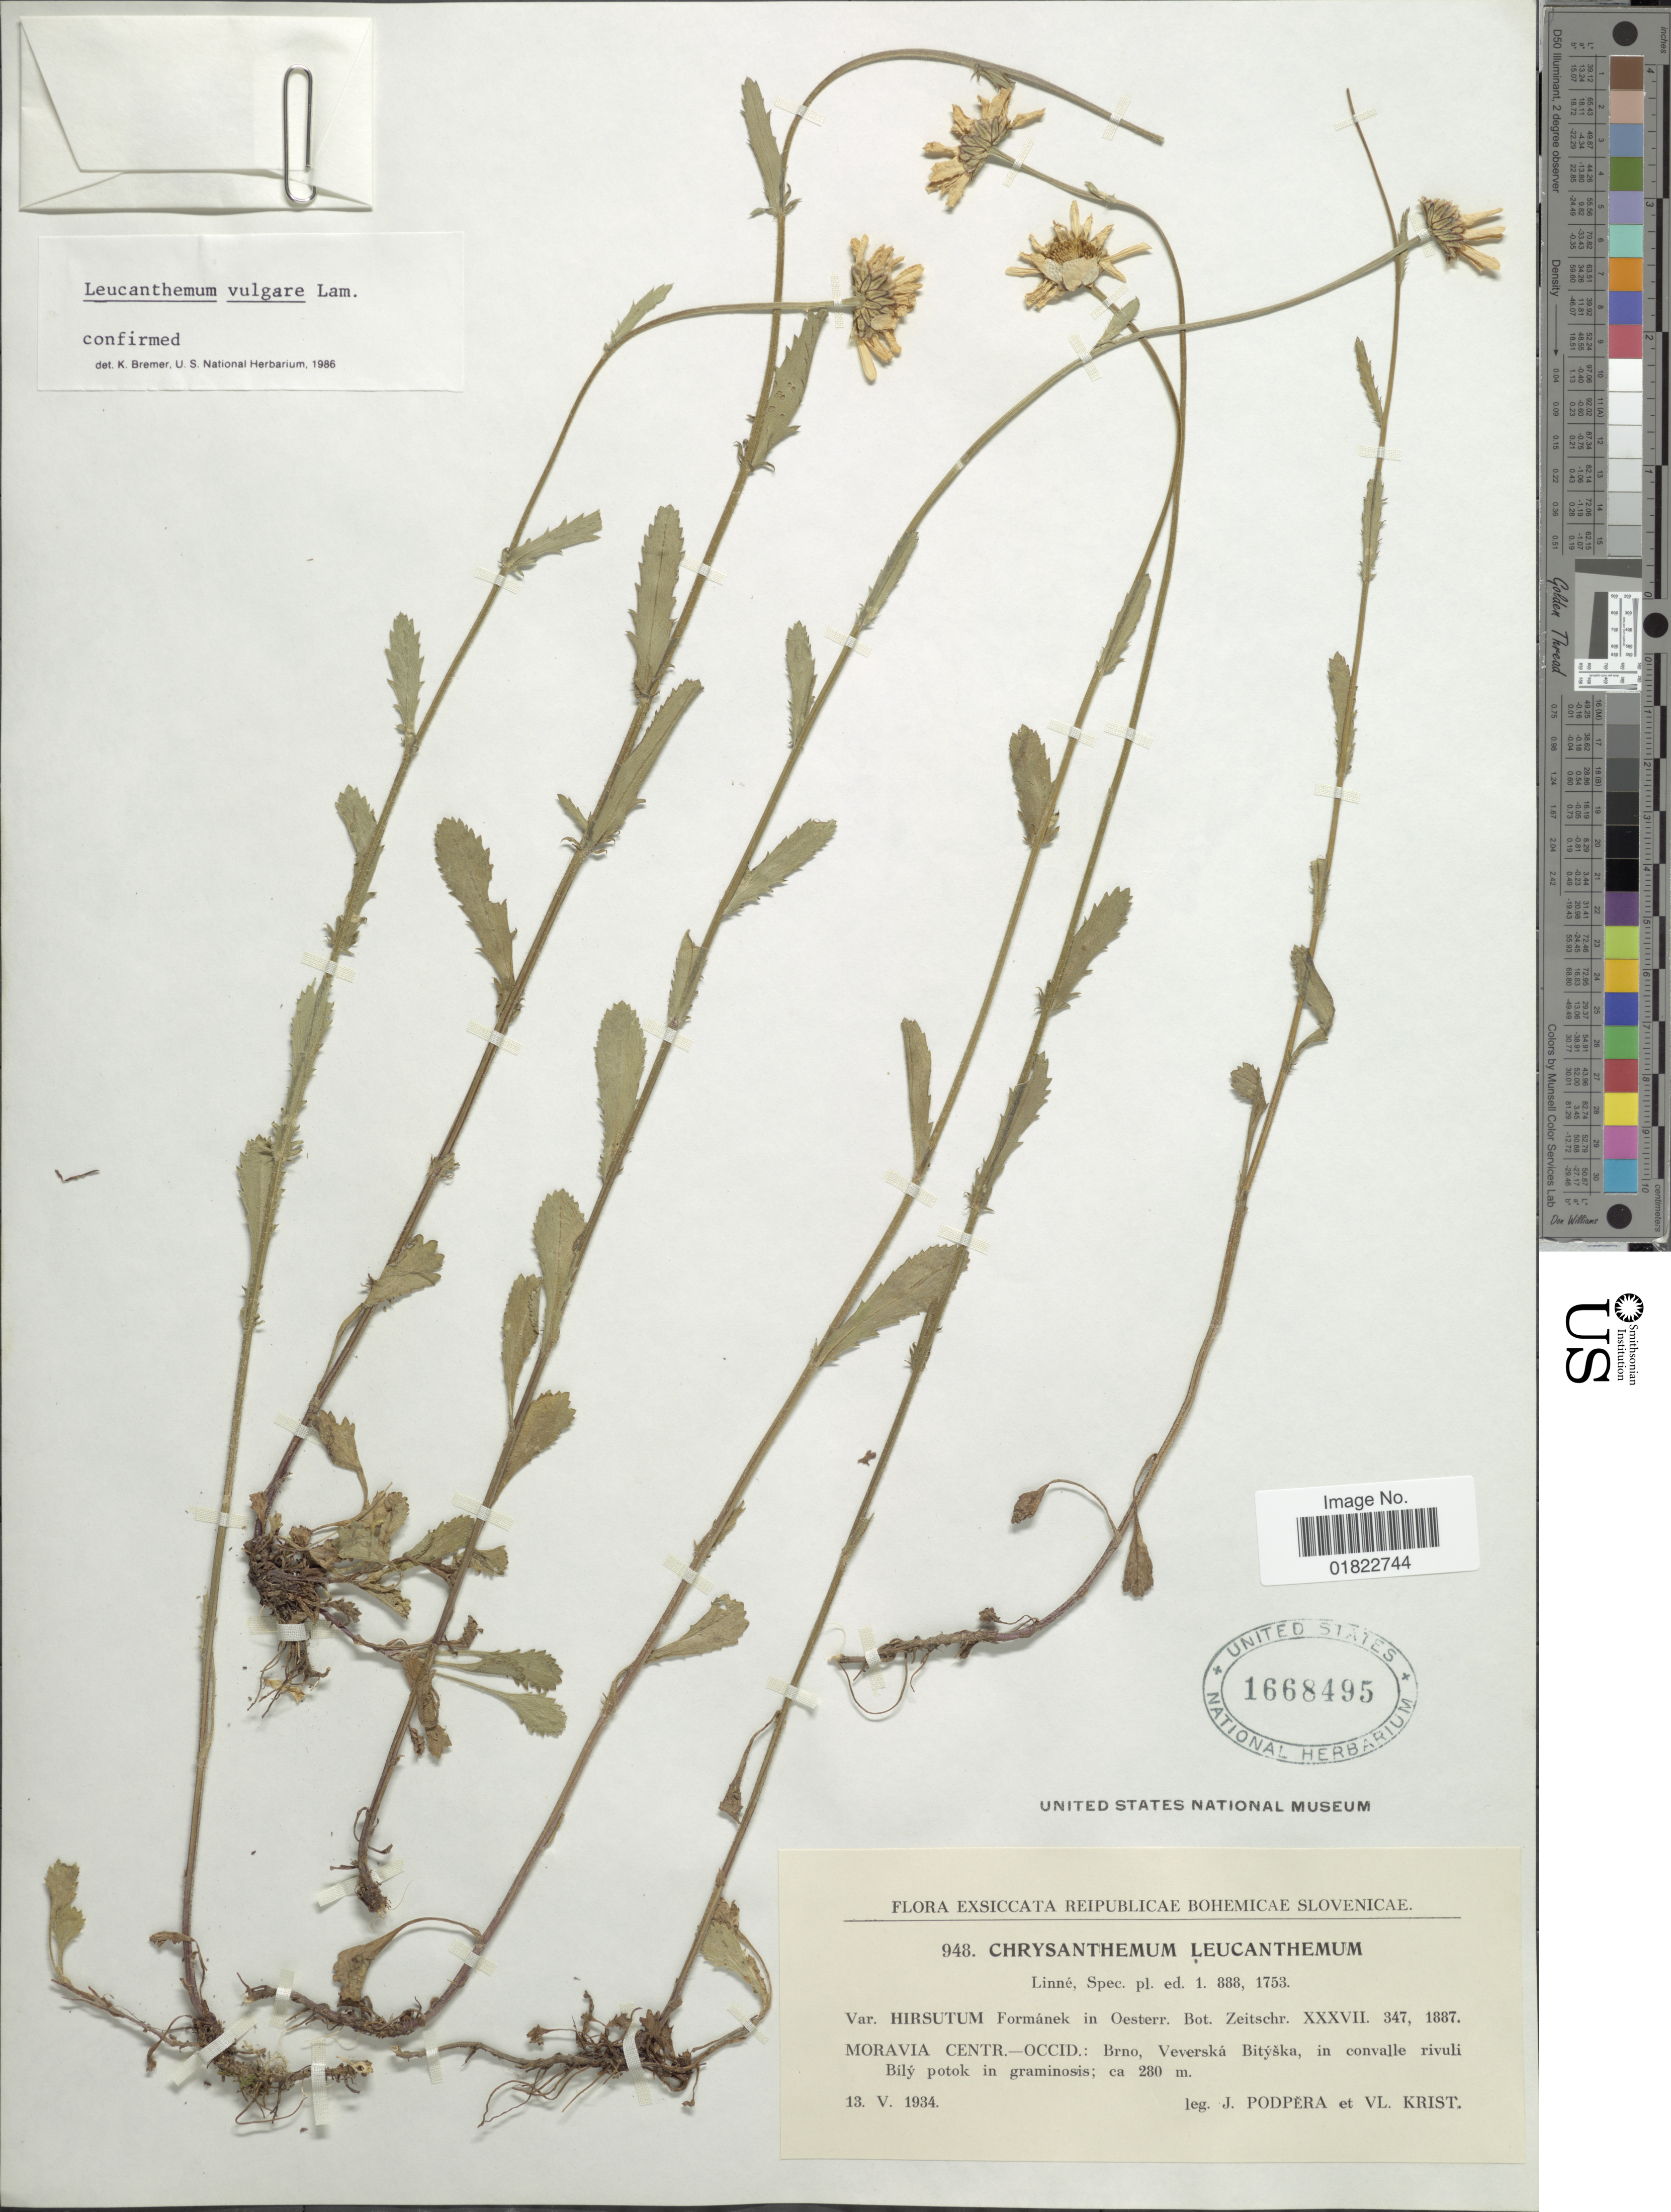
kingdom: Plantae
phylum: Tracheophyta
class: Magnoliopsida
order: Asterales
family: Asteraceae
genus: Leucanthemum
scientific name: Leucanthemum vulgare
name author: Lam.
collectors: J. Podpera & V. Krist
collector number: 948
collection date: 1934-05-13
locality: Reipublicae Bohemicae, Moravia centr.-occid.: Brno, Veverska Bityska, in convalle rivuli Bily potok in graminosis.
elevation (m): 280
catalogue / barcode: US 1668495